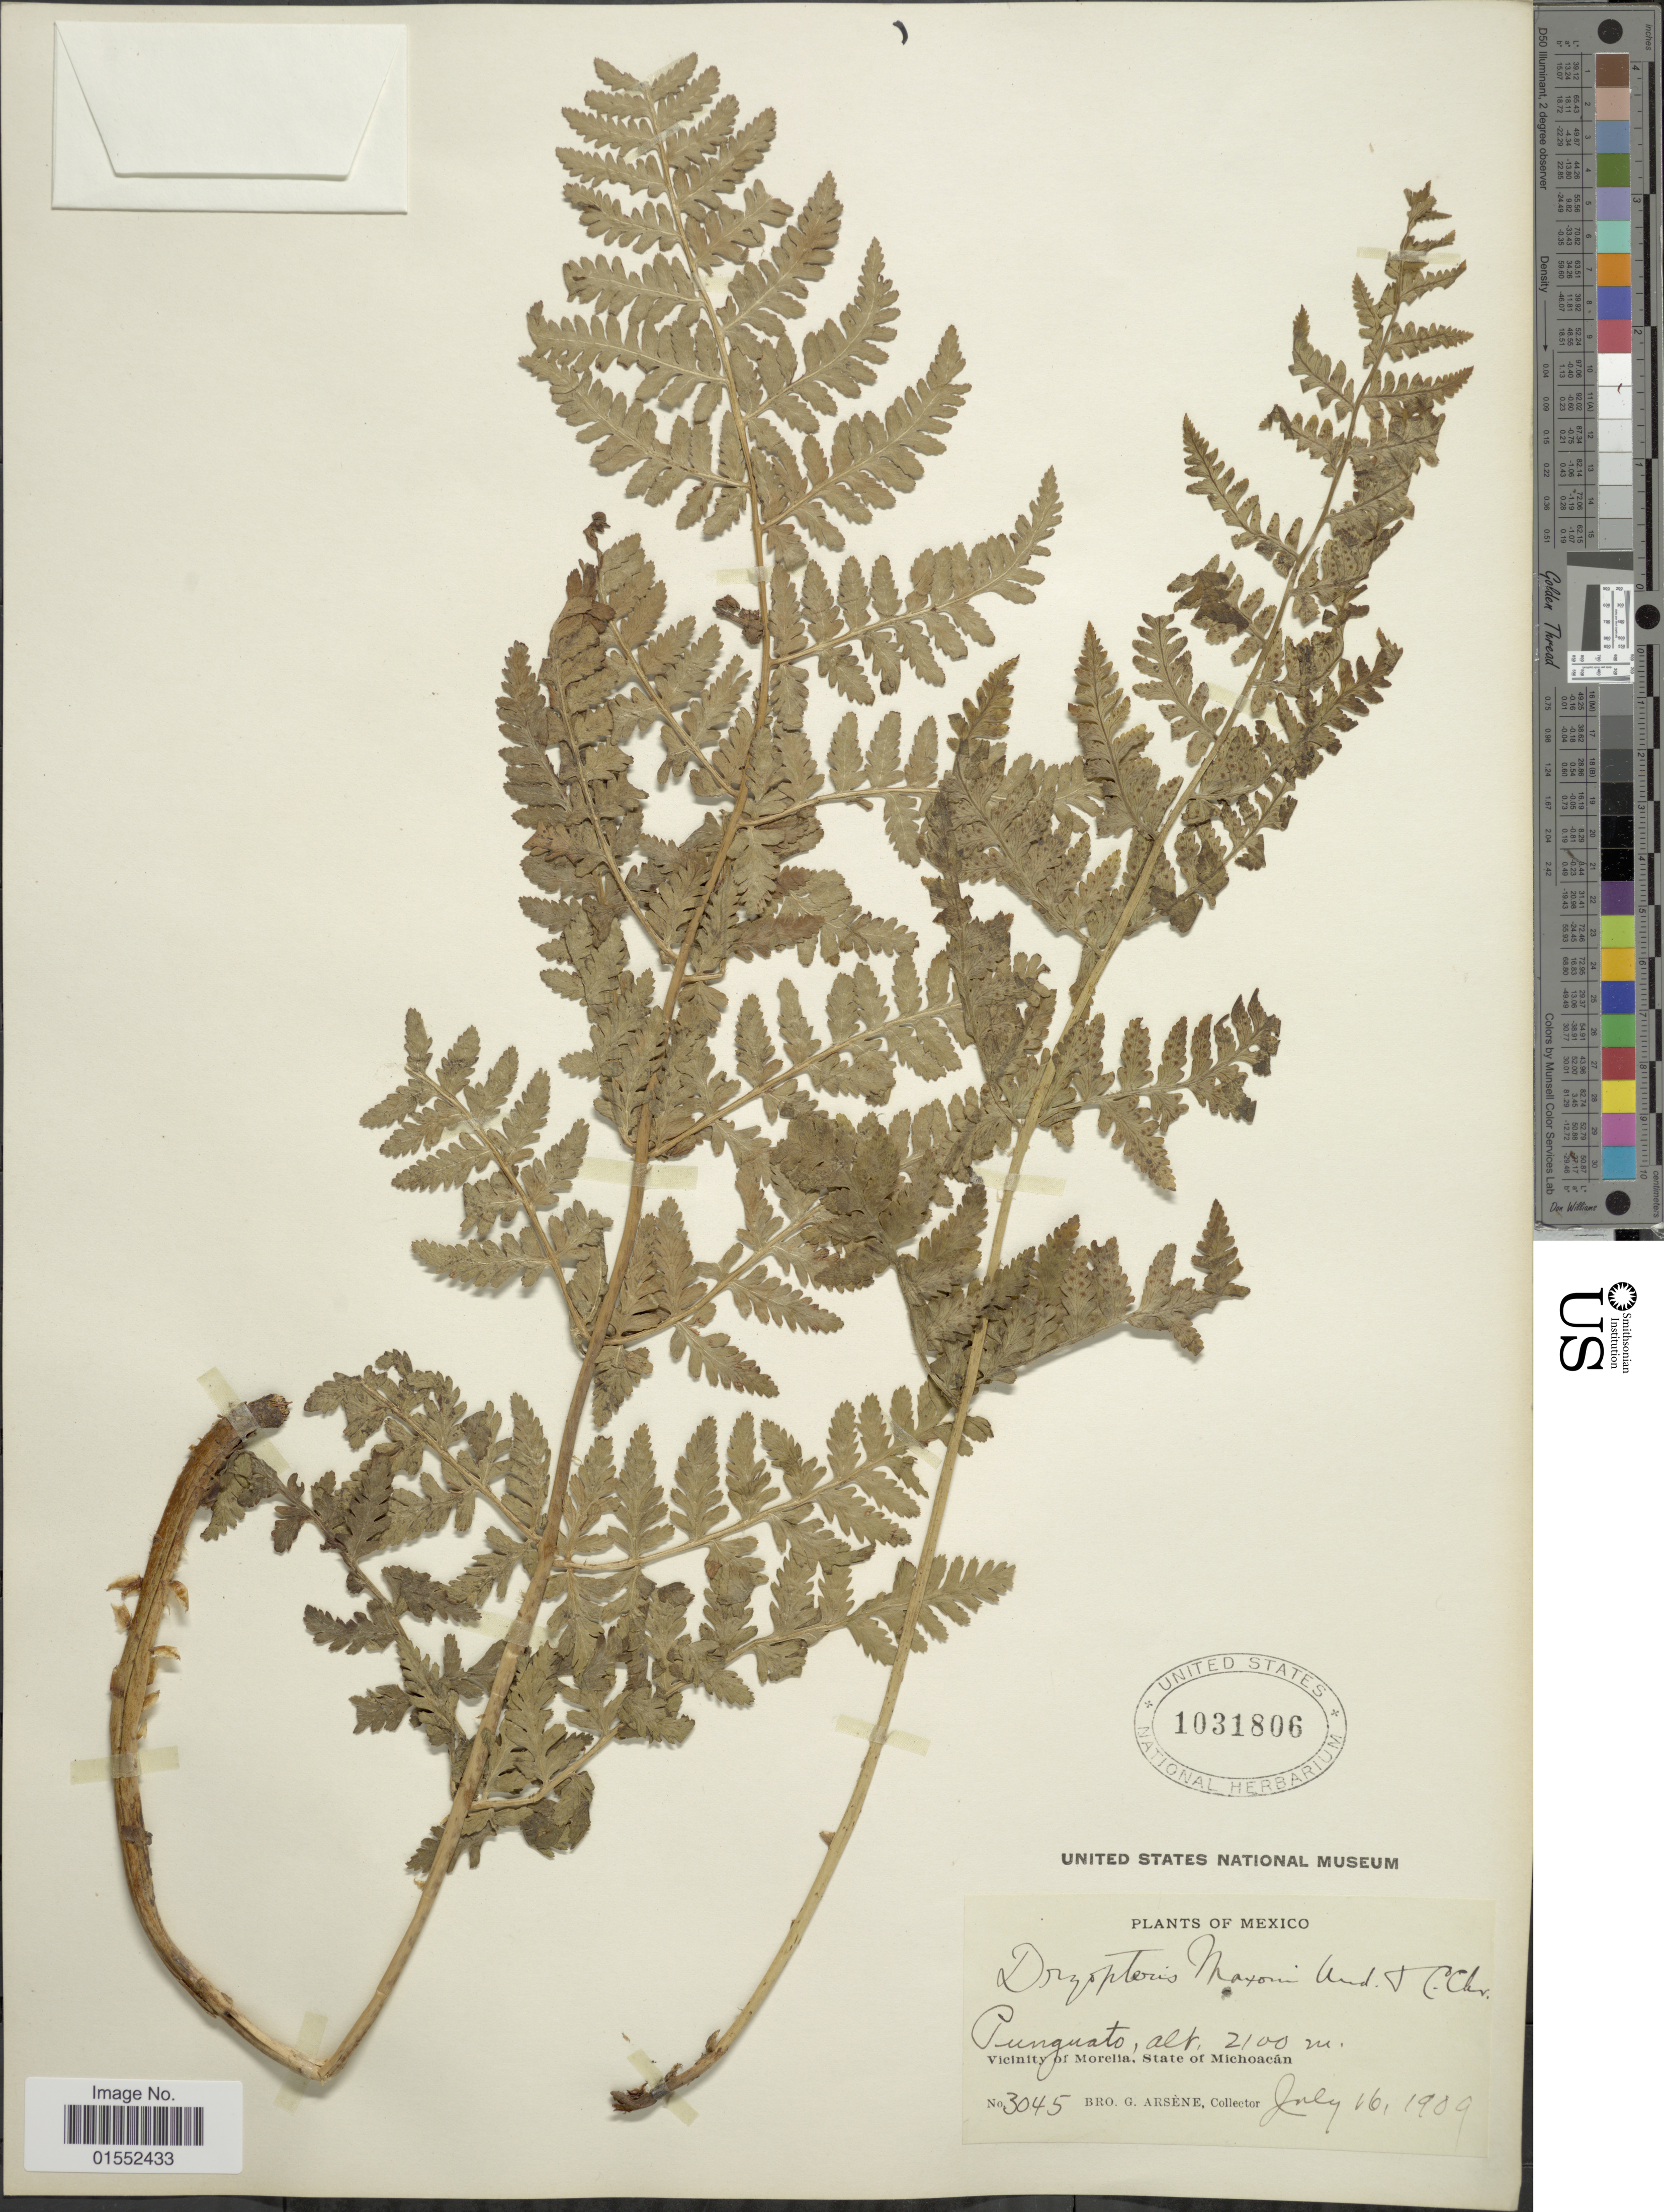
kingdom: Plantae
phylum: Tracheophyta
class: Polypodiopsida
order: Polypodiales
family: Dryopteridaceae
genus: Dryopteris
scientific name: Dryopteris maxonii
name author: Underw. & C. Chr.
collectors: Bro. G. Arsène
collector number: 3045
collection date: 1909-07-16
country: Mexico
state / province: Michoacán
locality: Mexico. Vicinity of Morelia, State of Michoacan. Punguato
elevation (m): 2100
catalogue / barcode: US 1031806